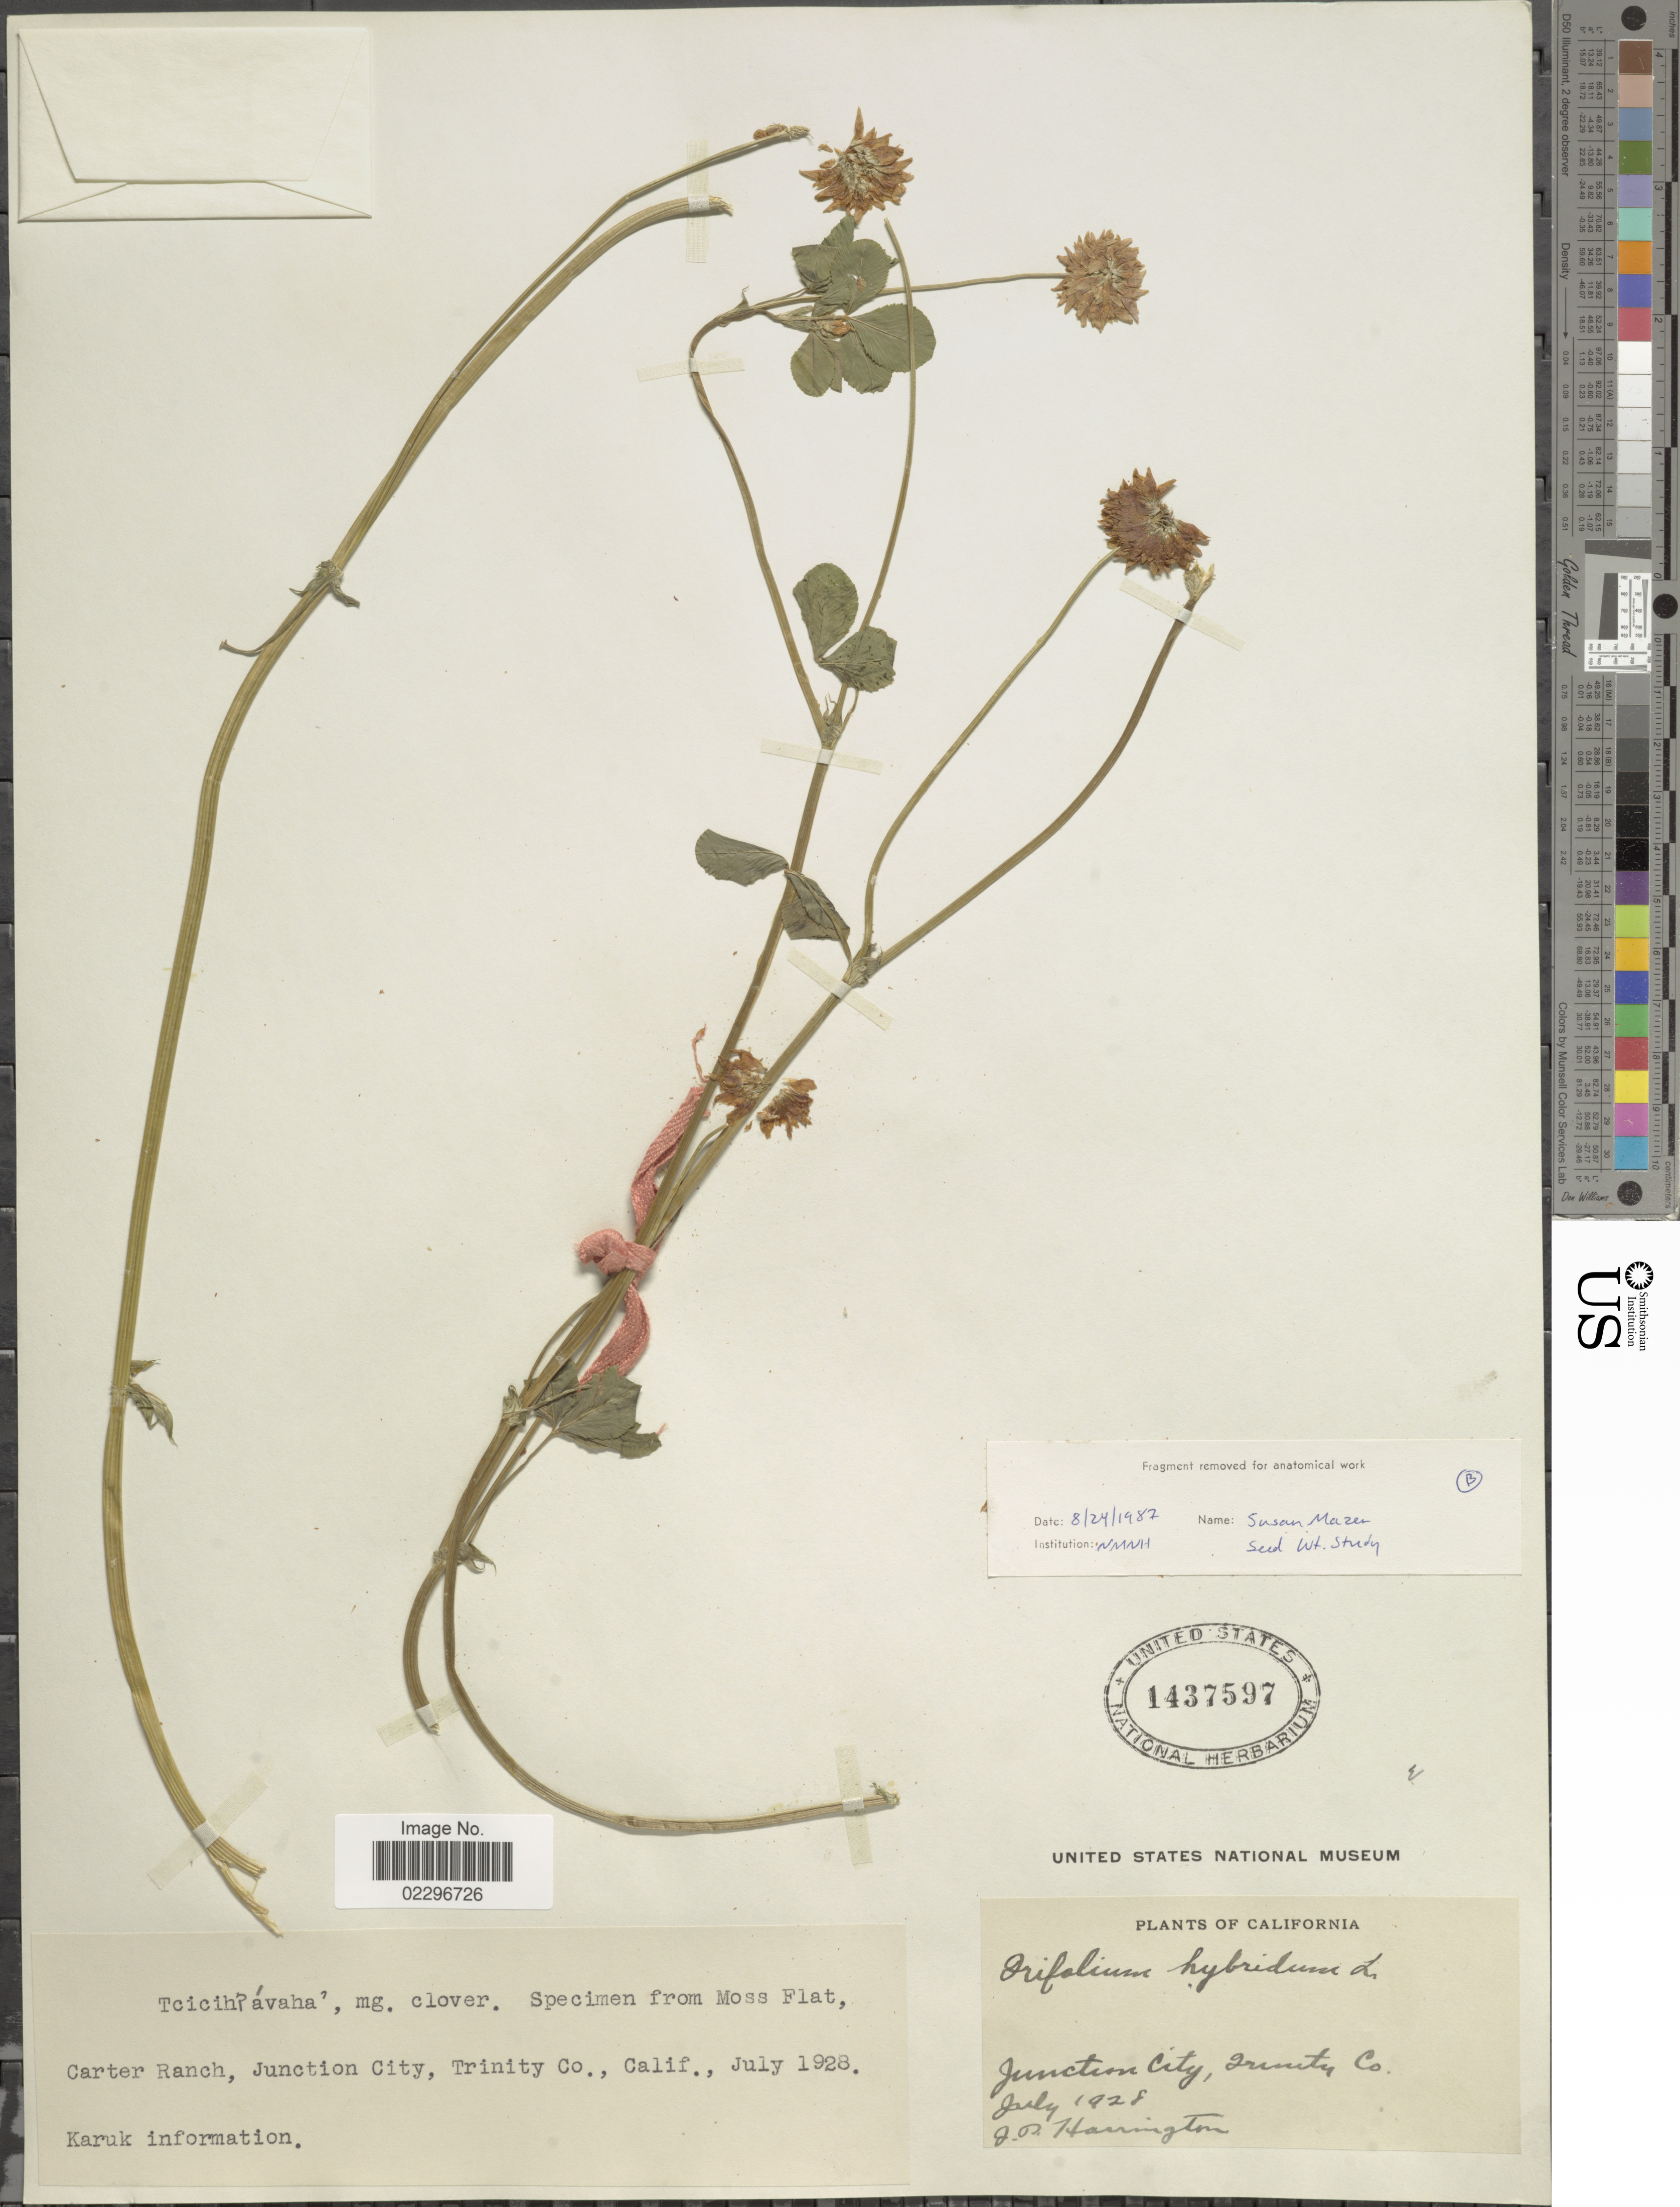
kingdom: Plantae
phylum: Tracheophyta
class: Magnoliopsida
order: Fabales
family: Fabaceae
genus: Trifolium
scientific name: Trifolium hybridum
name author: L.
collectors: J. Harrington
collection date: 1928-07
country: United States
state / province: California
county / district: Trinity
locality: Carter Ranch, Junction City, Trinity Co., Calif.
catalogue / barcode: US 1437597